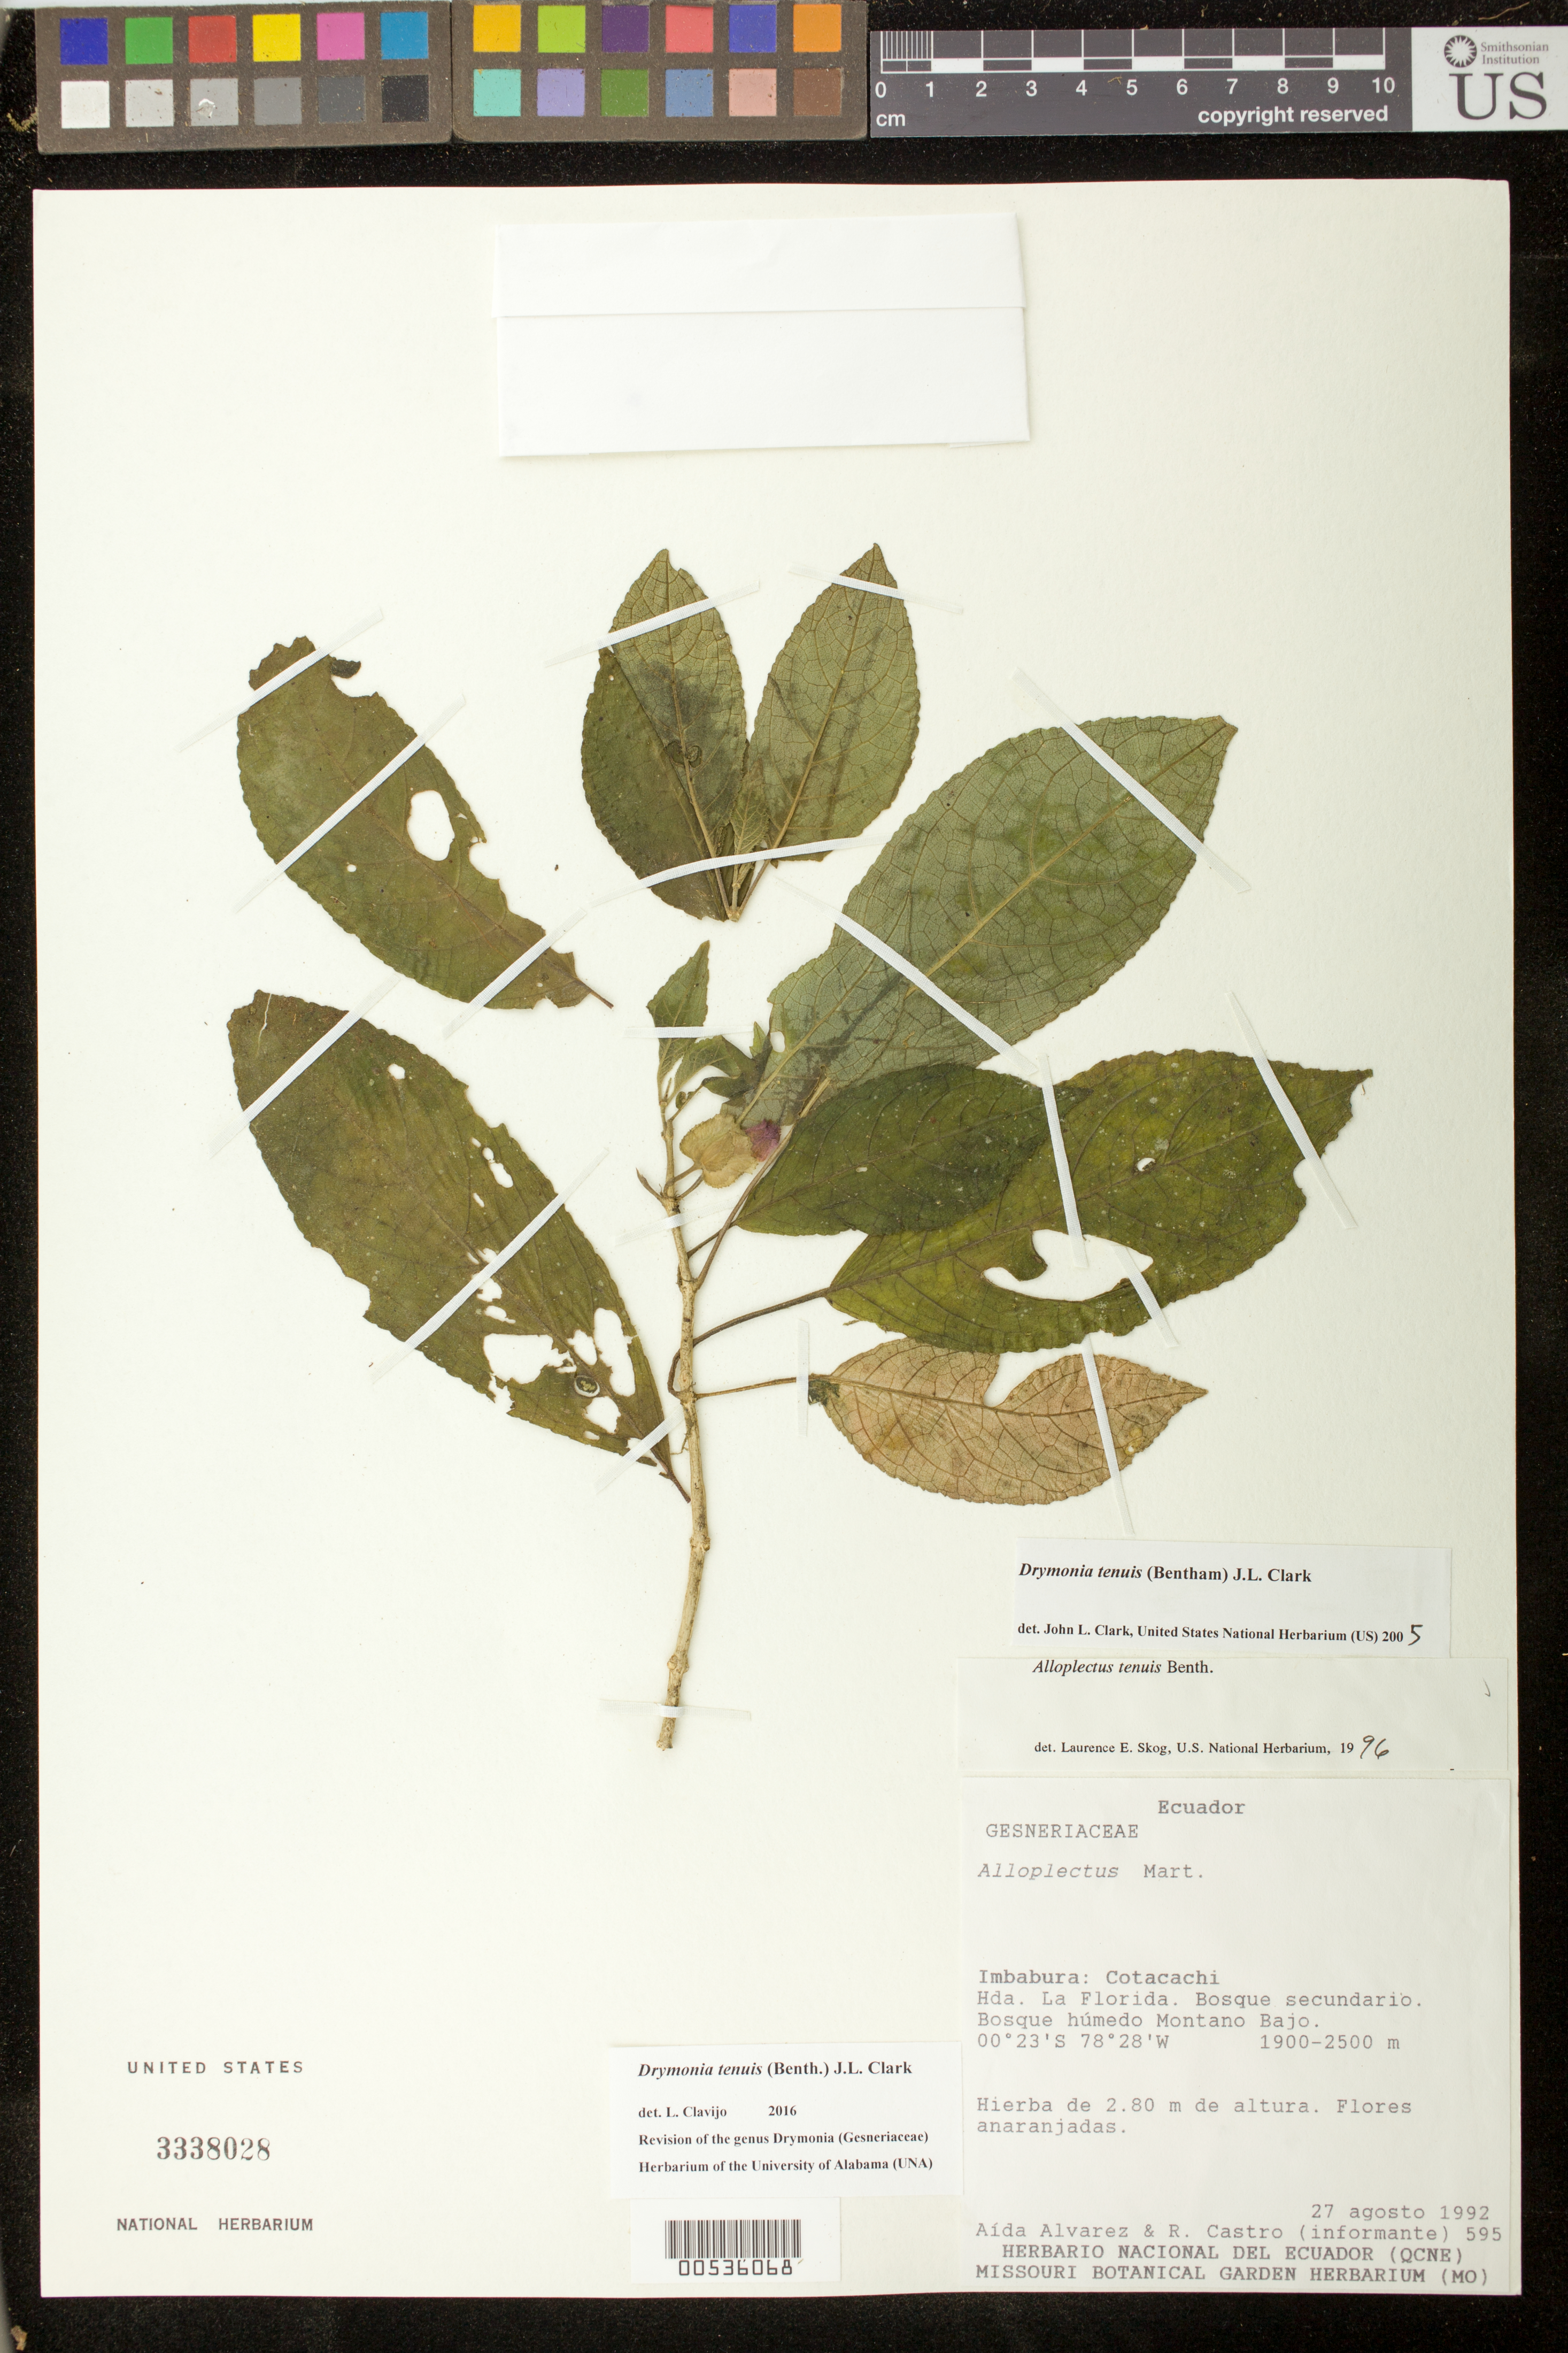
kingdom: Plantae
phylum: Tracheophyta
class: Magnoliopsida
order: Lamiales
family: Gesneriaceae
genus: Drymonia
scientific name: Drymonia tenuis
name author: (Benth.) J.L. Clark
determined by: Clark, J. L., (SEL), The Marie Selby Botanical Garden (UNITED STATES)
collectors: A. Alvarez & R. Castro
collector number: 595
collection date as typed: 27 Aug 1992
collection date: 1992-08-27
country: Ecuador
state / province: Imbabura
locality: Cotacachi; Hda. La Florida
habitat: Bosque secundario; bosque húmedo montano bajo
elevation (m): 1900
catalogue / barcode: US 3338028